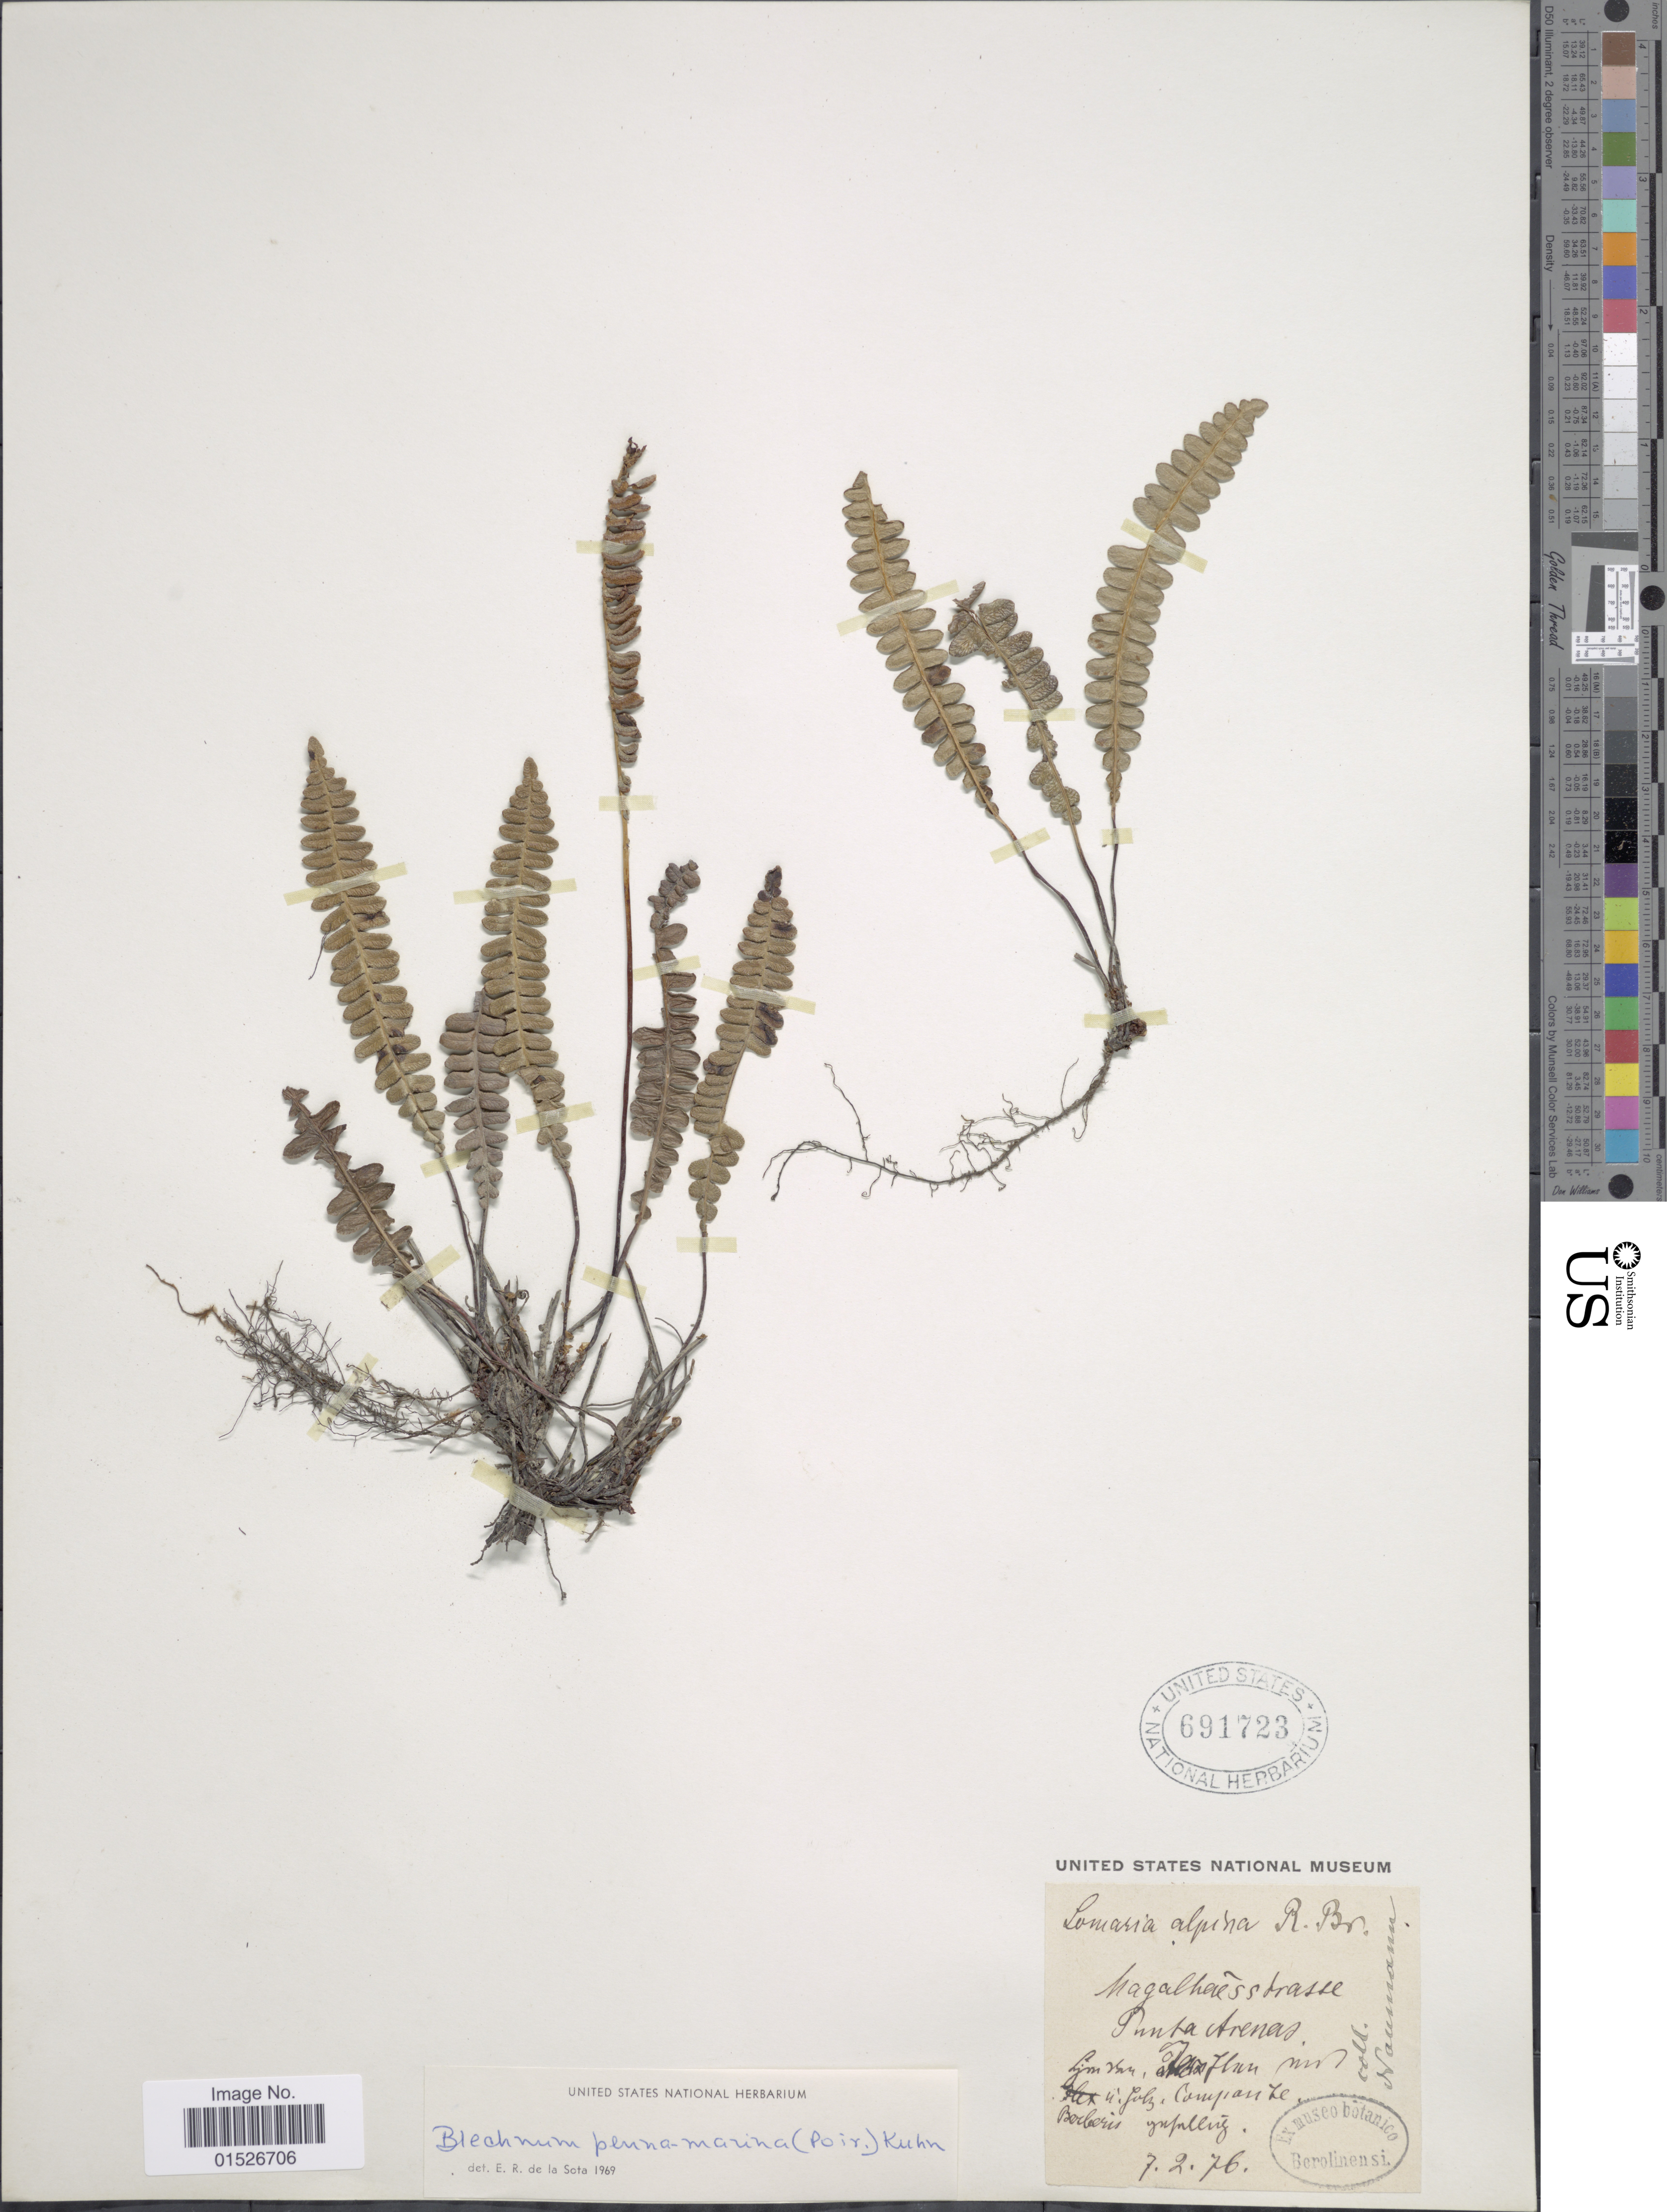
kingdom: Plantae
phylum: Tracheophyta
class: Polypodiopsida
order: Polypodiales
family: Blechnaceae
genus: Blechnum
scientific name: Blechnum penna-marina subsp. alpina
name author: T.C. Chambers & P. A. Farrant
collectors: -. Naumann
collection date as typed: Transcribed d/m/y: 2/7/76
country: Costa Rica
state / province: Puntarenas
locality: Punta Arenas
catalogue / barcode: US 691723